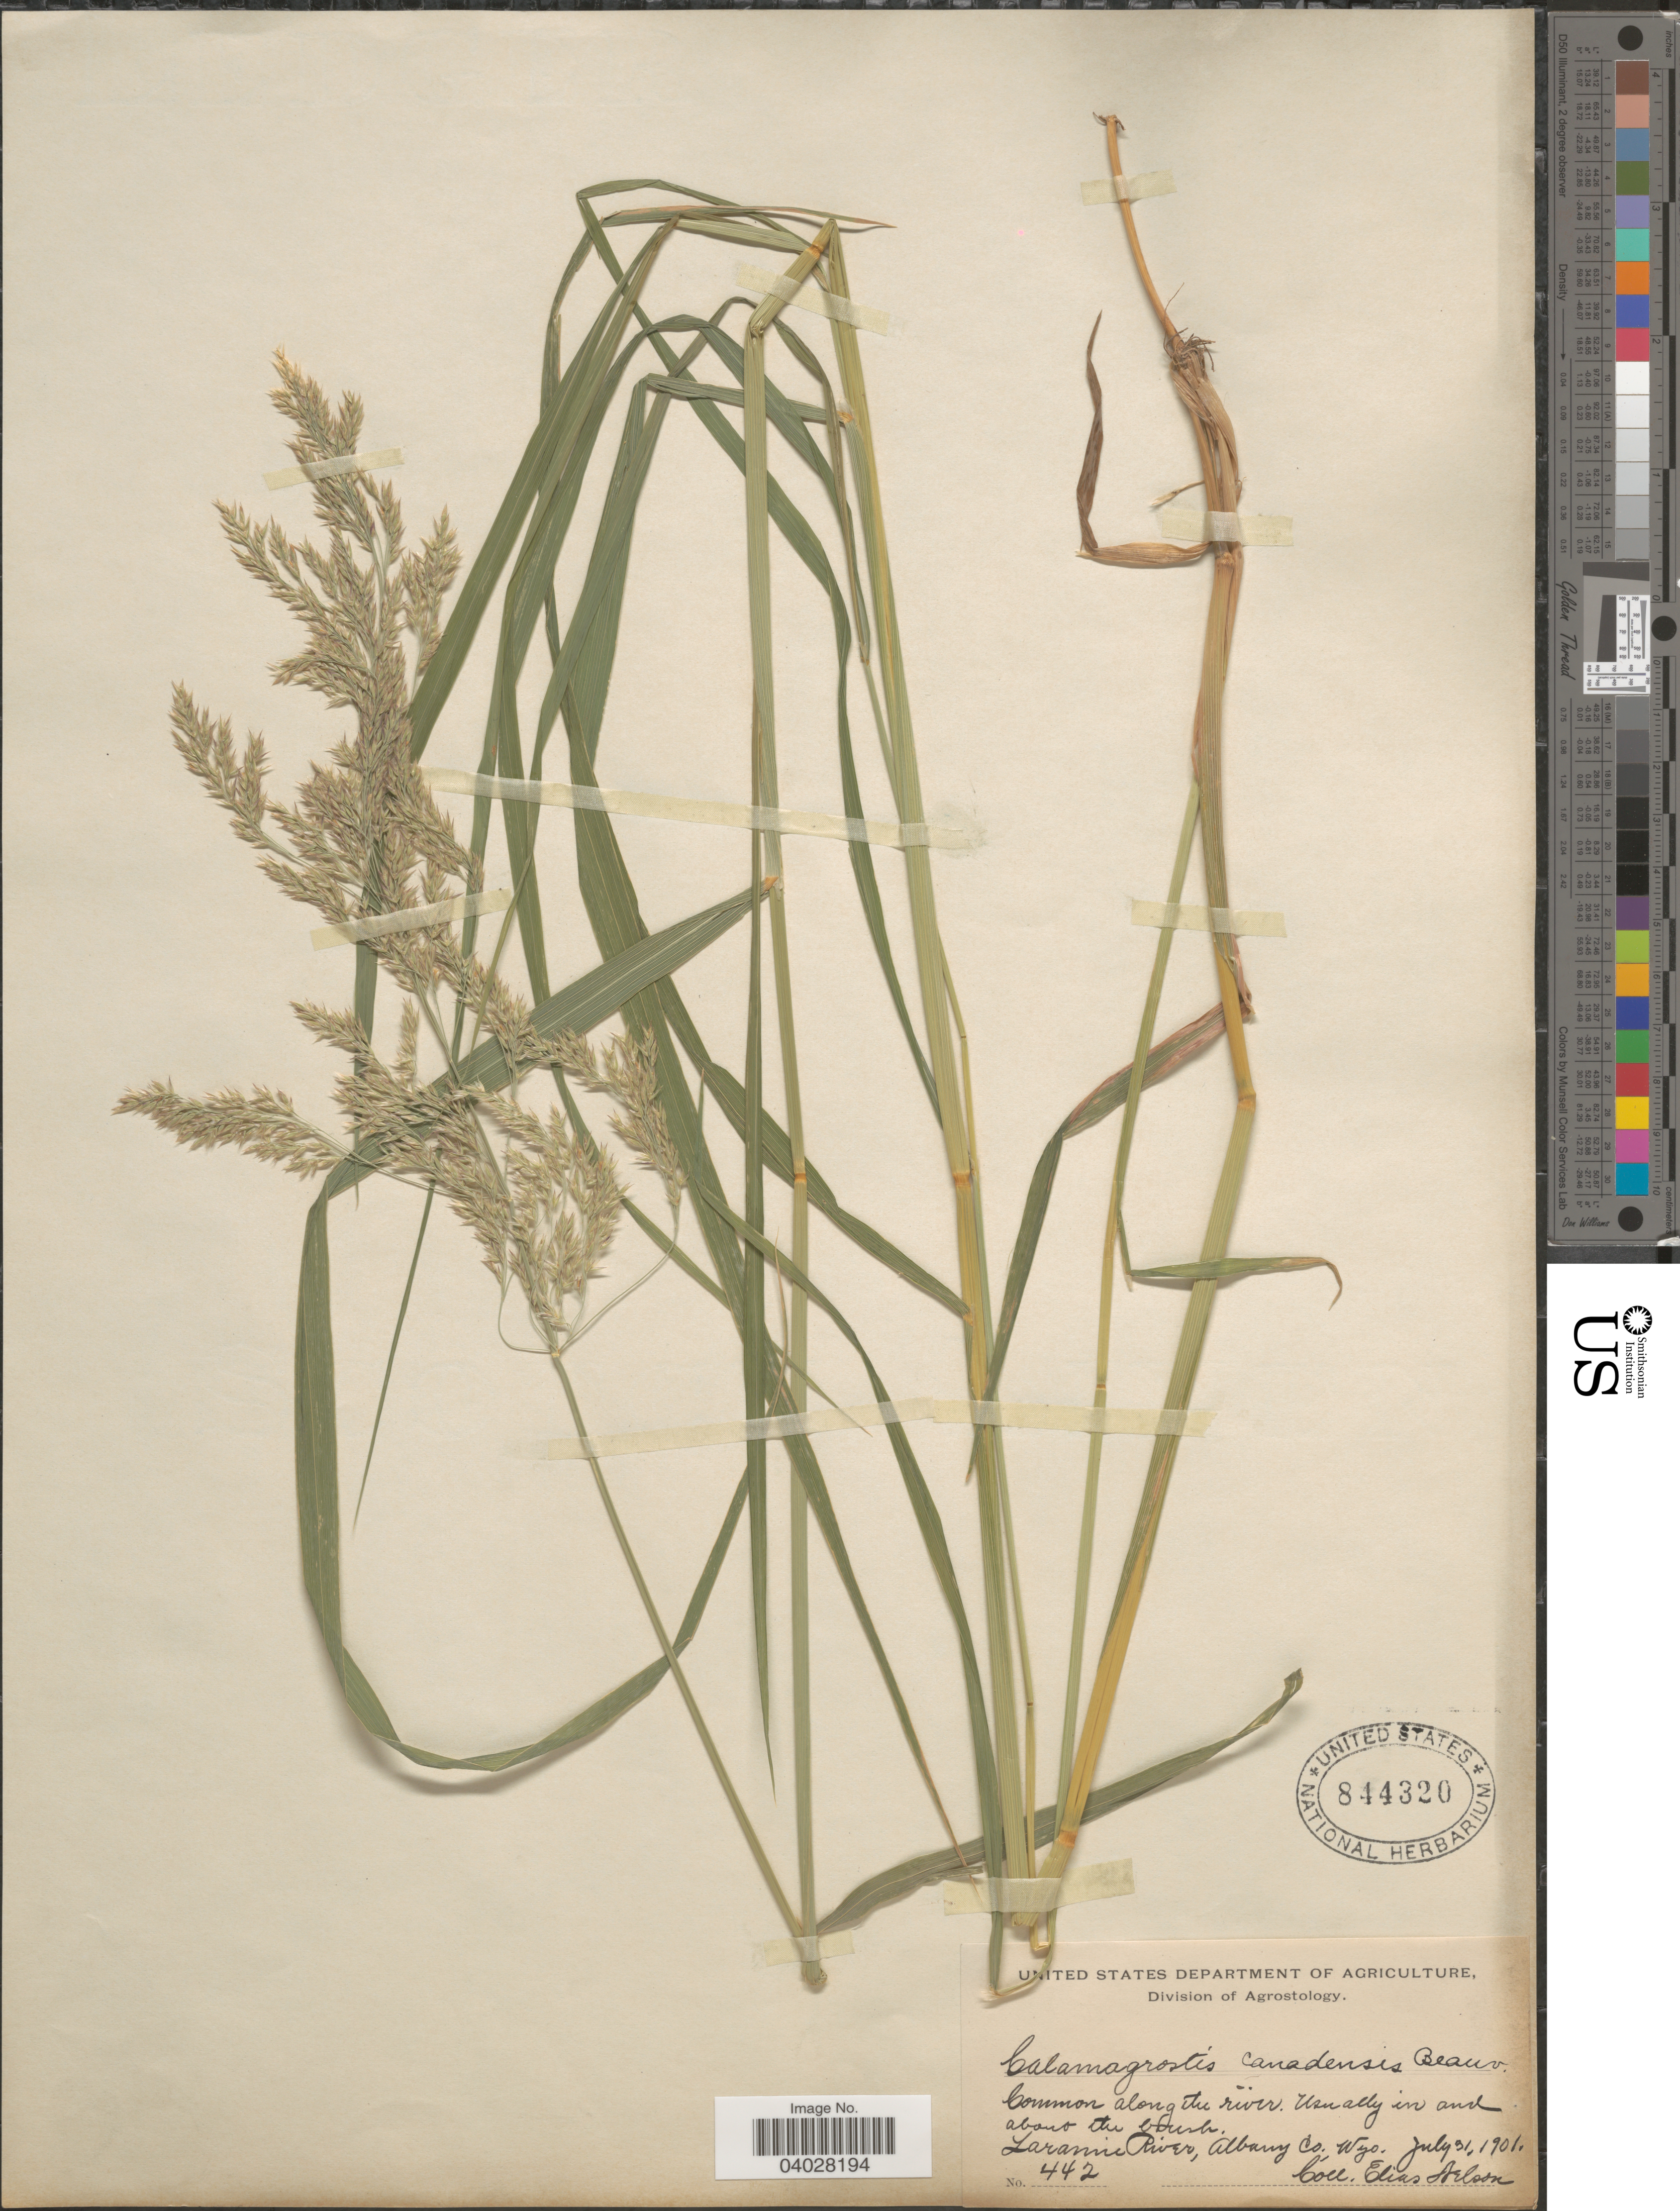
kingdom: Plantae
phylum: Tracheophyta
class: Liliopsida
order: Poales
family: Poaceae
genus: Calamagrostis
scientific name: Calamagrostis canadensis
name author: (Michx.) P. Beauv.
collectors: E. Nelson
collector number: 442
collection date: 1901-07-31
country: United States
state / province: Wyoming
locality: Laramie River, Albany Co.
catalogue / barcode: US 844320